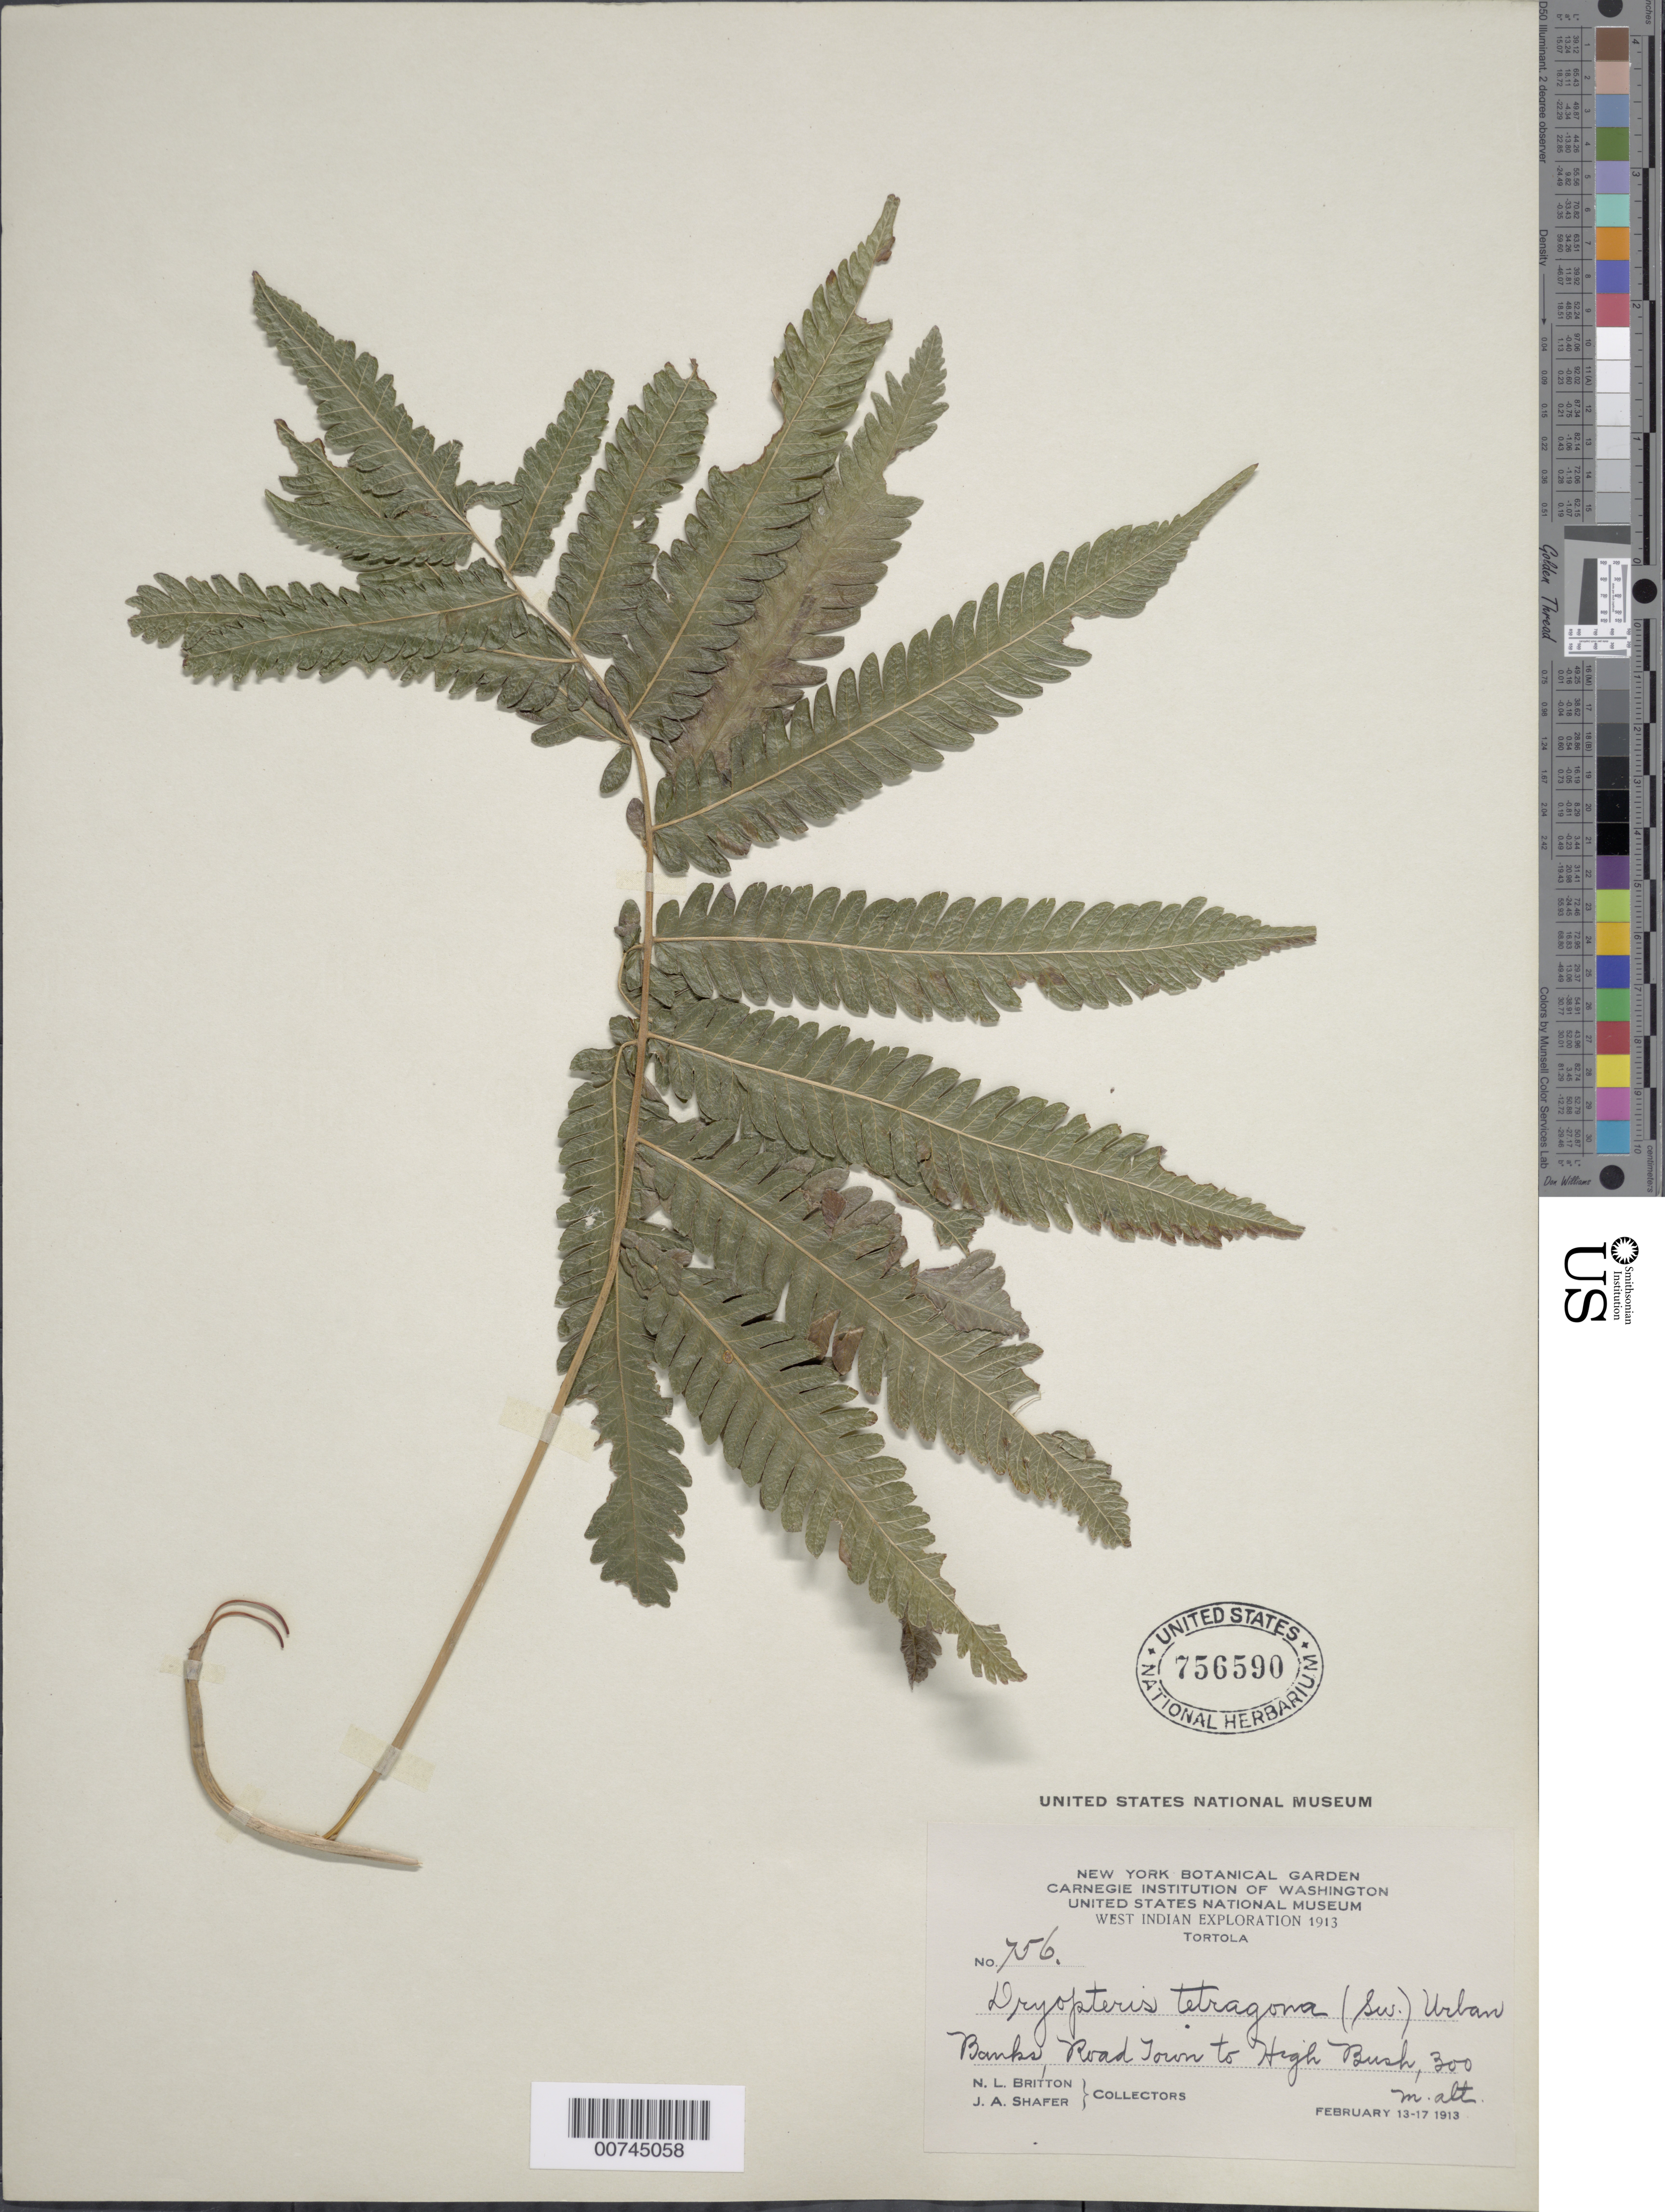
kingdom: Plantae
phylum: Tracheophyta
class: Polypodiopsida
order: Polypodiales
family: Thelypteridaceae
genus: Goniopteris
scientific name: Goniopteris tetragona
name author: (C. Presl) Sw.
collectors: N. Britton & J. A. Shafer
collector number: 756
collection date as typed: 13 Feb 1913 to 17 Feb 1913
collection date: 1913-02-13/1913-02-17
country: British Virgin Islands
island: Tortola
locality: Road town to High Bush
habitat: Banks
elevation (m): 300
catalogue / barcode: US 756590